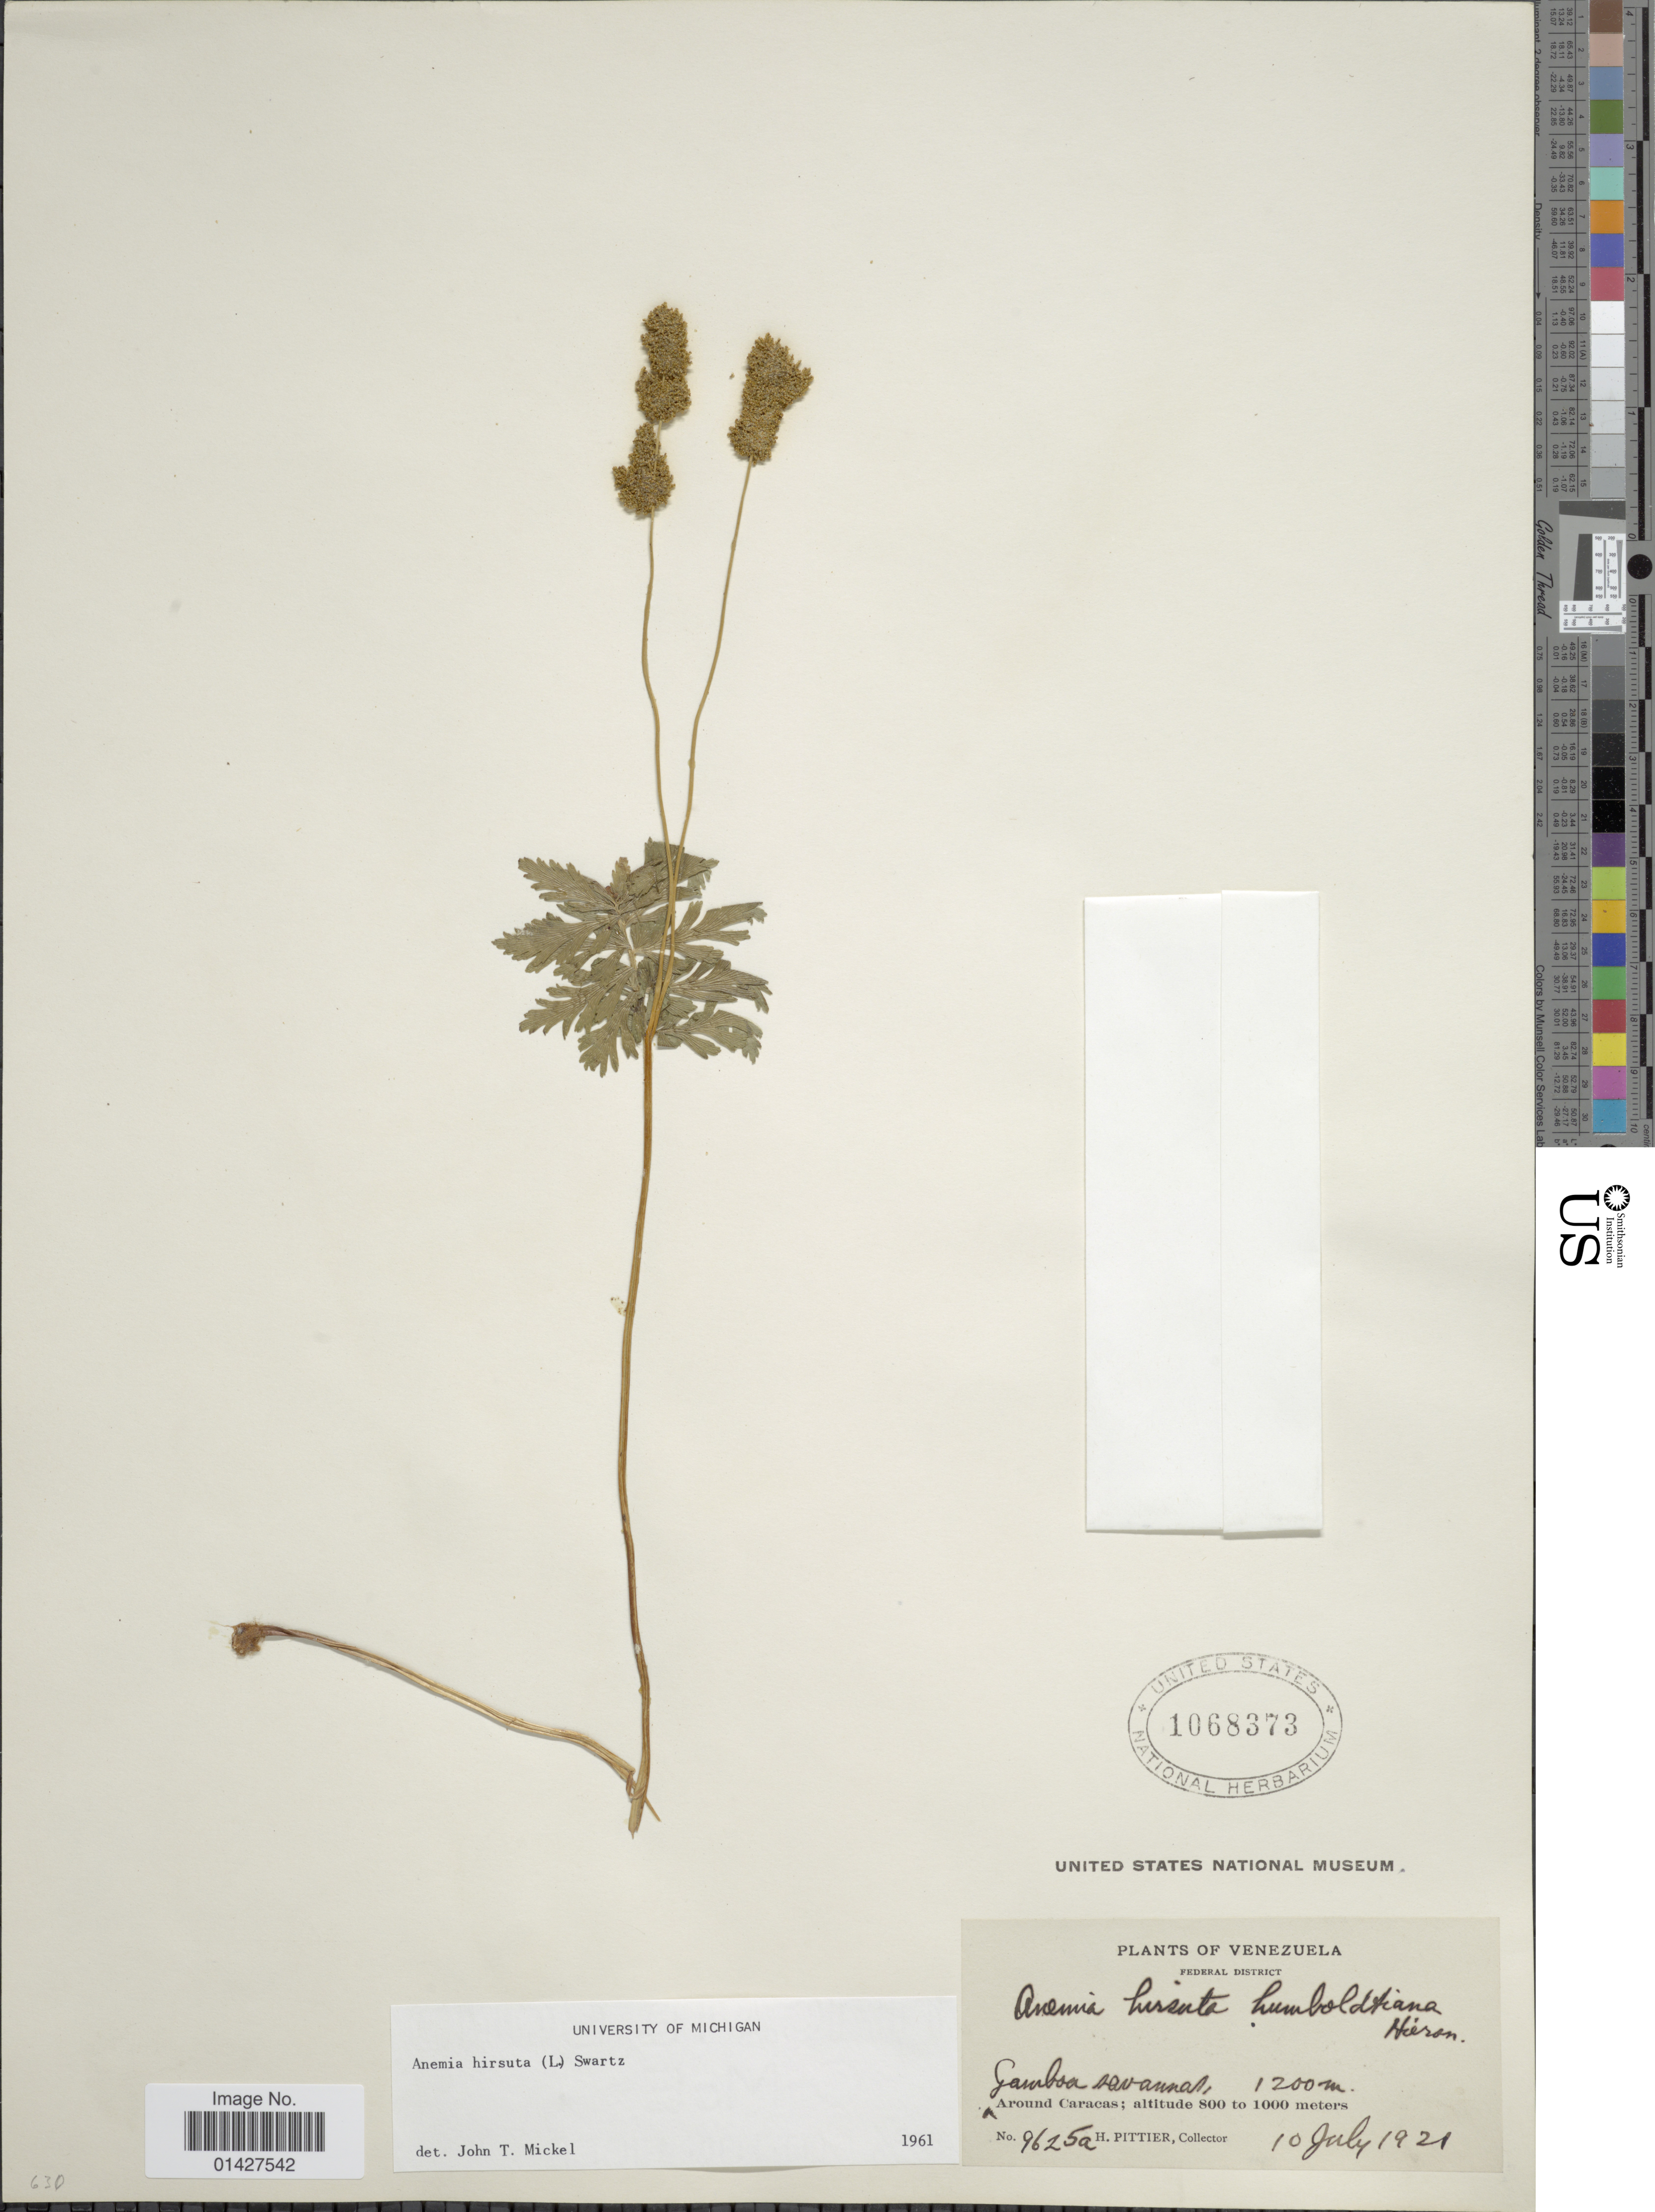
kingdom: Plantae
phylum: Tracheophyta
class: Polypodiopsida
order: Schizaeales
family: Anemiaceae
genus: Anemia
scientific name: Anemia hirsuta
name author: (L.) Sw.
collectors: H. F. Pittier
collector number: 9625a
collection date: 1921-07-10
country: Venezuela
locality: Federal District. Gamboa savannah. Around Caracas.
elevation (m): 1200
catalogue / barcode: US 1068373